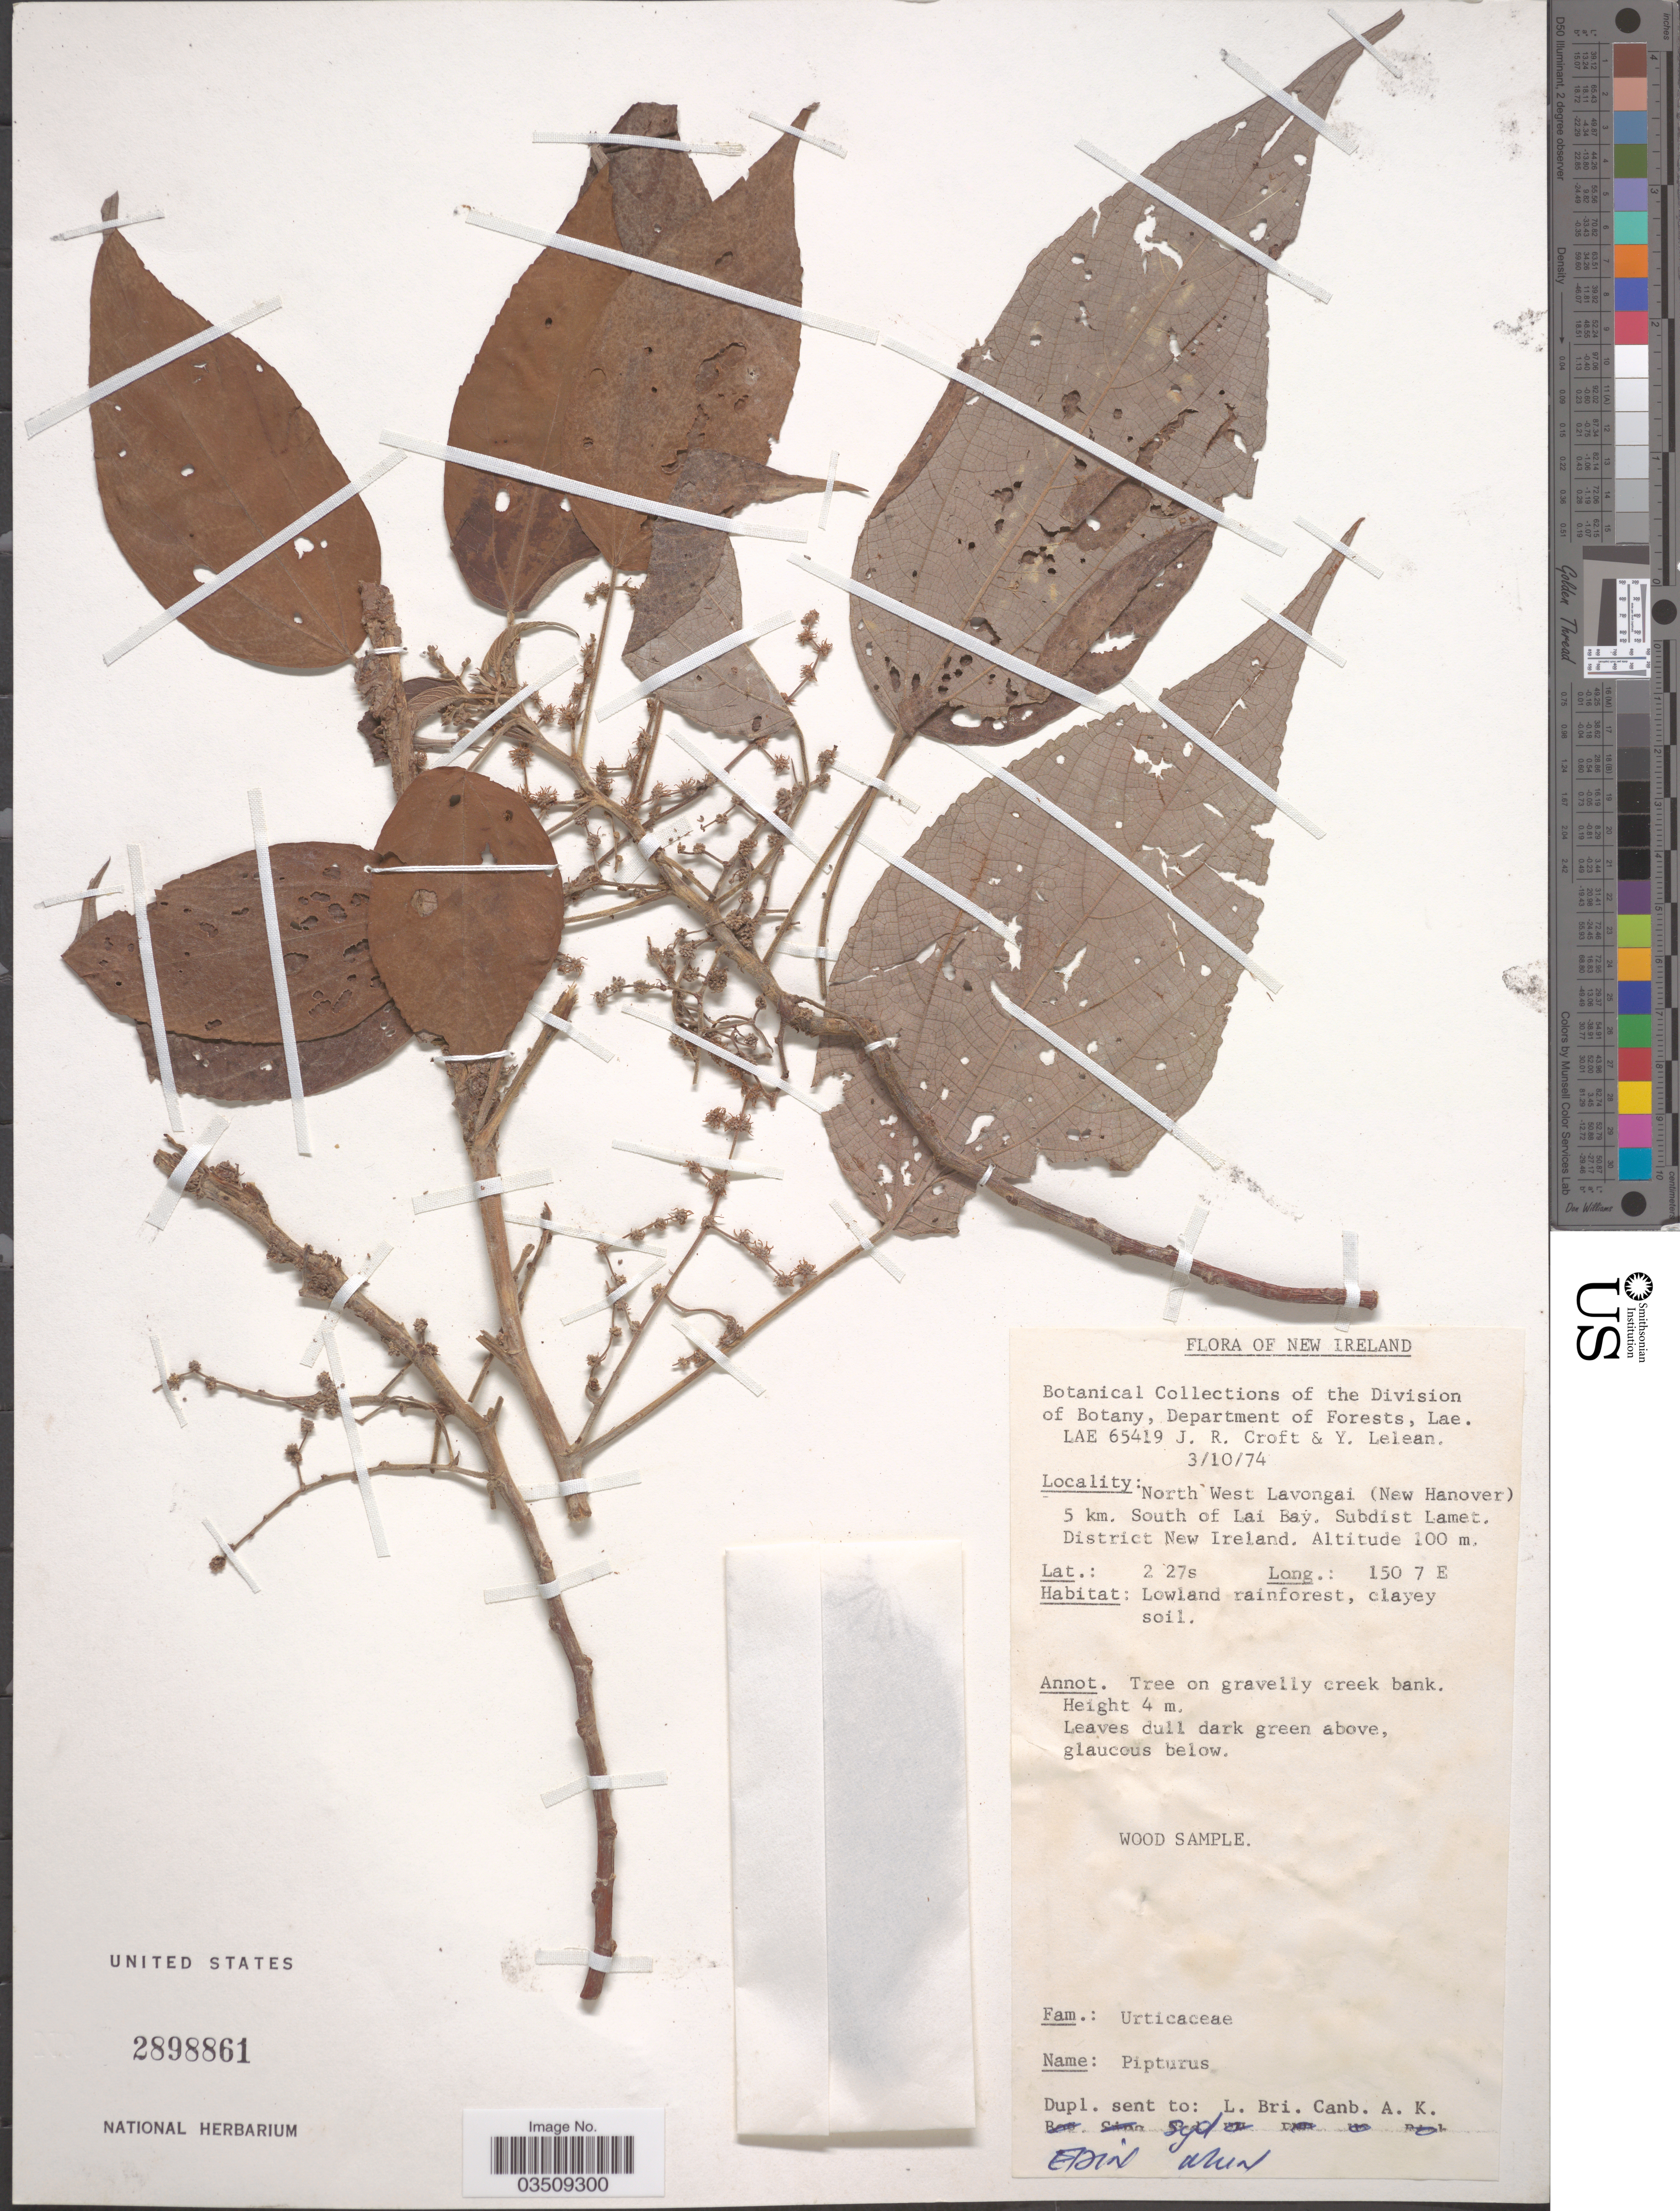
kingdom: Plantae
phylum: Tracheophyta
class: Magnoliopsida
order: Rosales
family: Urticaceae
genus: Pipturus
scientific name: Pipturus sp.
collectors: J. R. Croft & Y. Lelean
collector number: LAE 65419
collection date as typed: Transcribed d/m/y: 3/10/74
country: Papua New Guinea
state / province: New Ireland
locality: North West Lavongai (New Hanover) 5 km. South of Lai Bay. Subdist Lamet. District New Ireland.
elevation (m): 100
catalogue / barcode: US 2898861